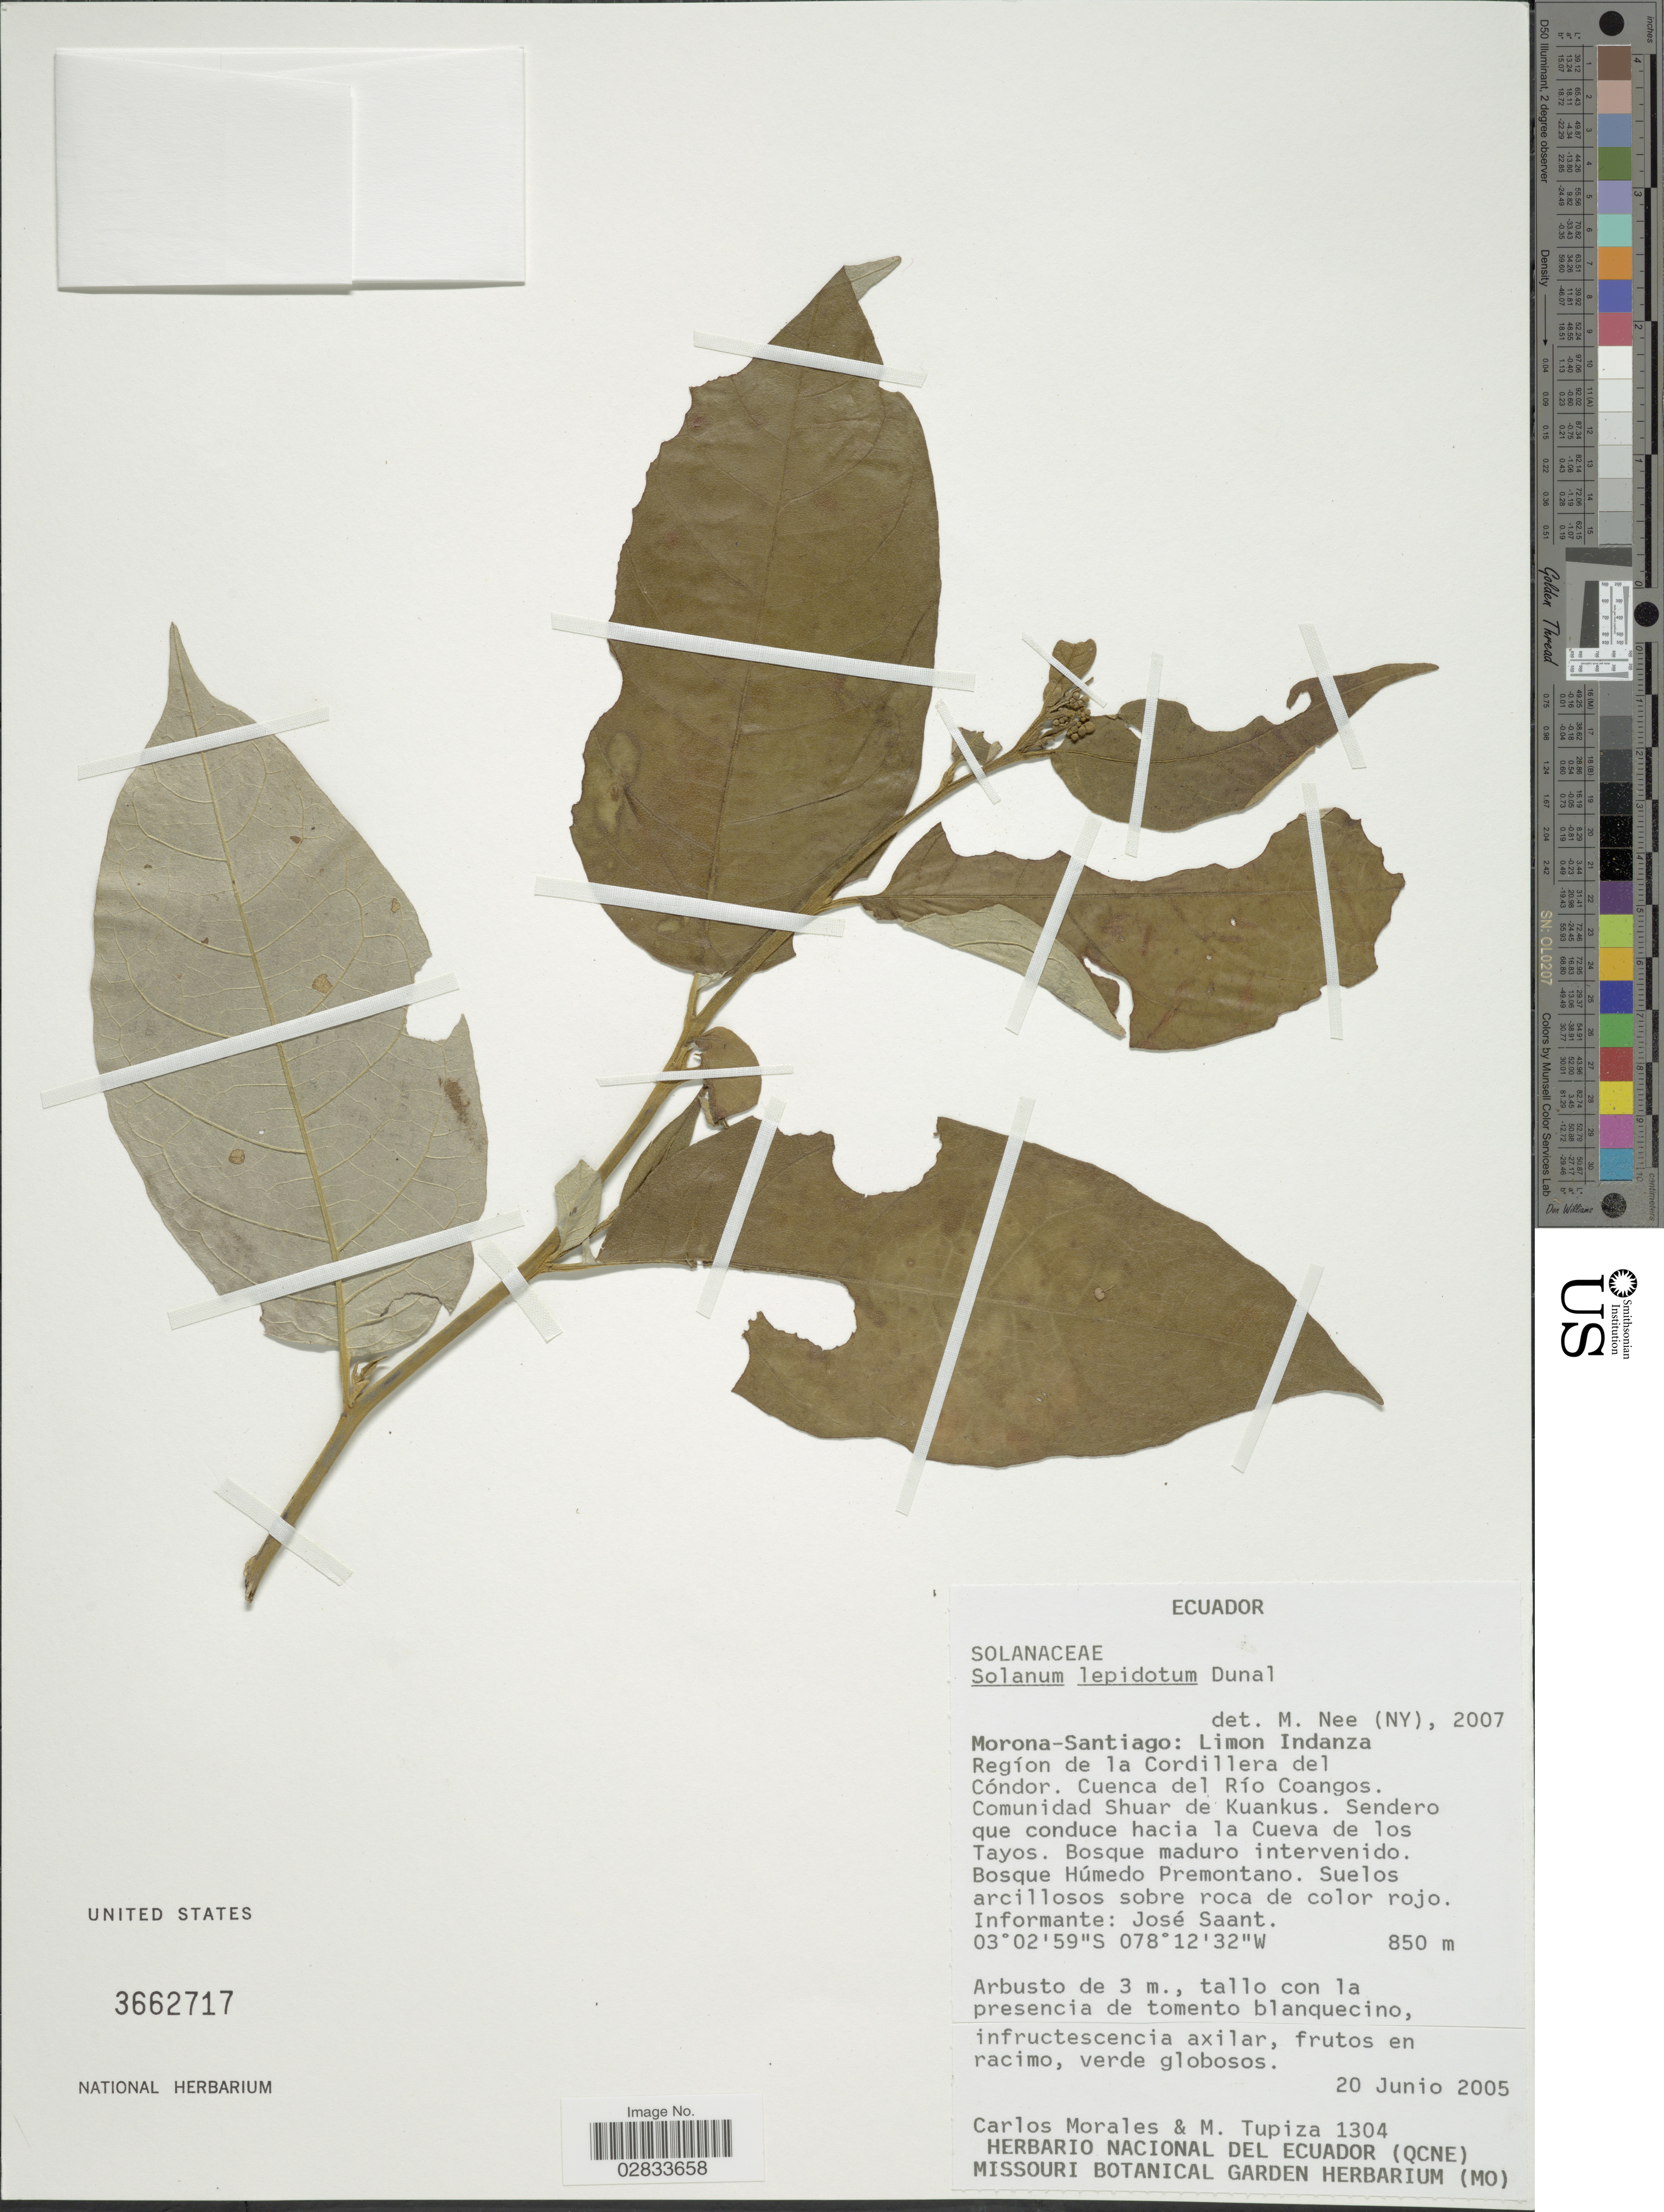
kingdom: Plantae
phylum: Tracheophyta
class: Magnoliopsida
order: Solanales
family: Solanaceae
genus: Solanum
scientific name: Solanum lepidotum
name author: Humb. & Bonpl. ex Dunal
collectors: C. Morales & M. Tupiza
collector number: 1304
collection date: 2005-06-20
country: Ecuador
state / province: Morona-Santiago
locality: Morona-Santiago: Limon Indanza, Regíon de la Cordillera del Cóndor, Cuenca del Río Coangos, Comunidad Shuar de Kuankus, Sendero que conduce hacia la Cueva de los Tayos.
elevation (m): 850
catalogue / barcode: US 3662717